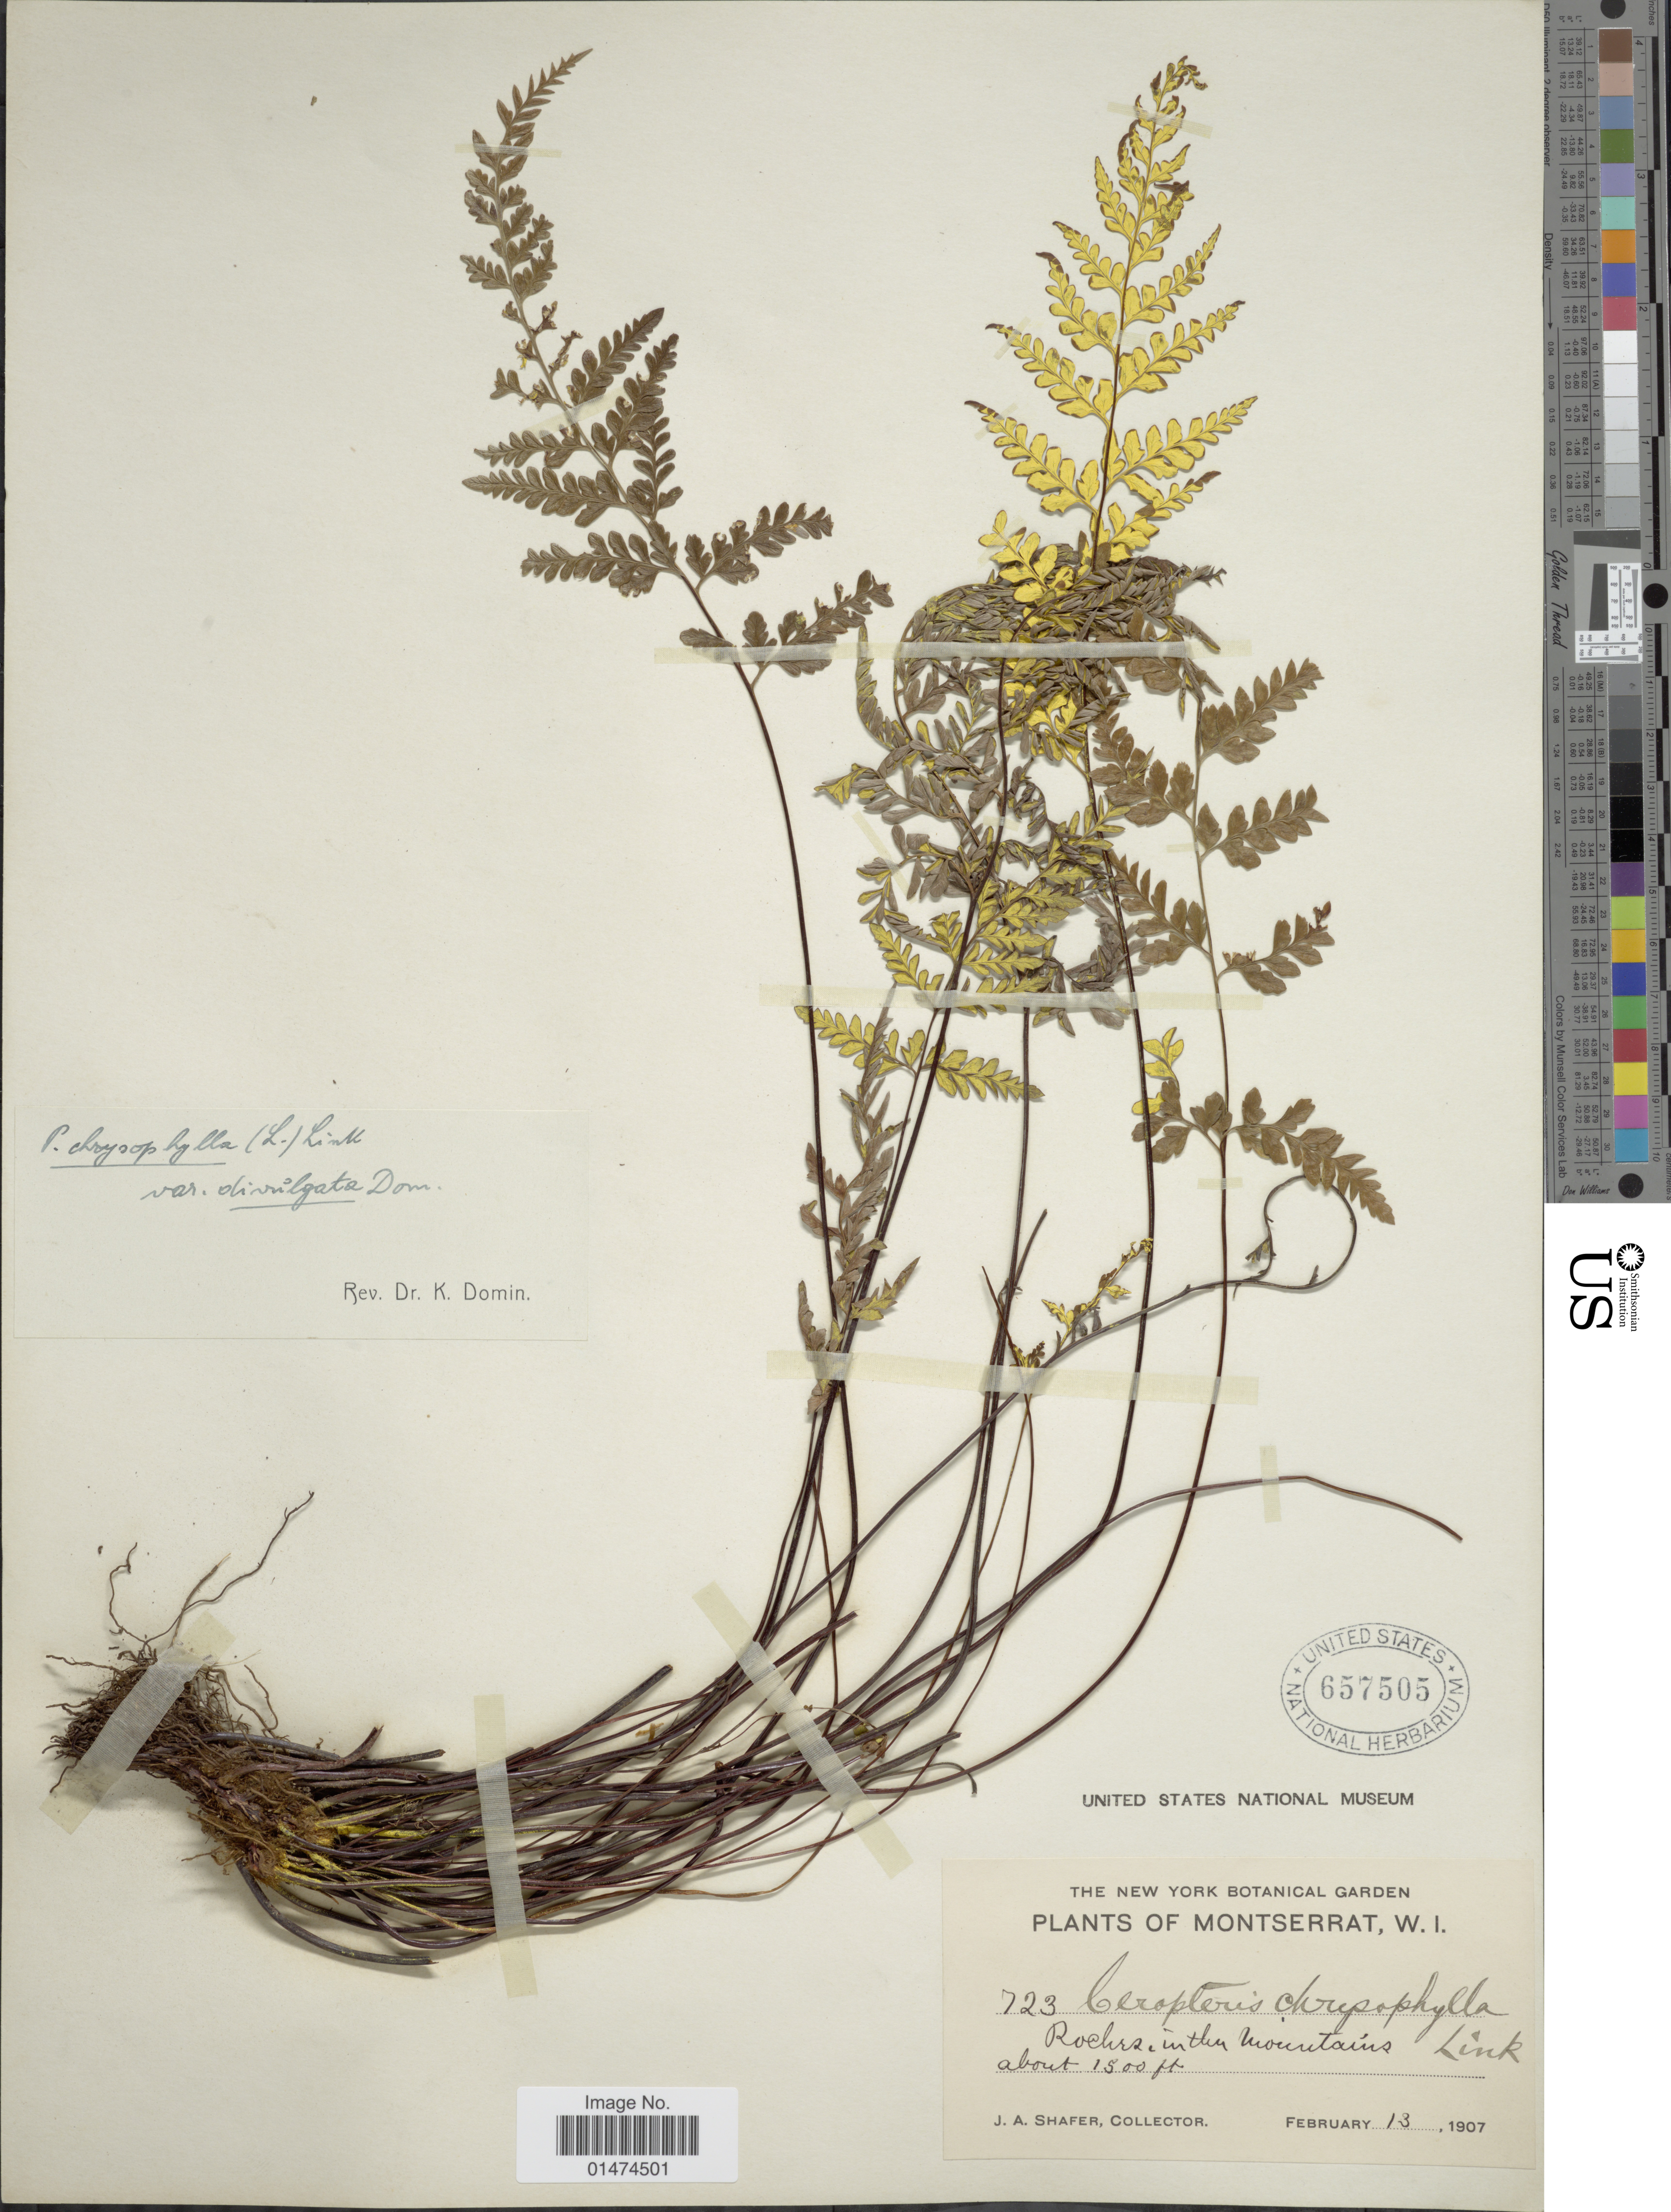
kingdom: Plantae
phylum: Tracheophyta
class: Polypodiopsida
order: Polypodiales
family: Pteridaceae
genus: Pityrogramma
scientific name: Pityrogramma chrysophylla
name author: (Sw.) Link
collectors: J. A. Shafer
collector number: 723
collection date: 1907-02-13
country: Montserrat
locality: Montserrat, W. I.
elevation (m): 457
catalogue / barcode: US 657505